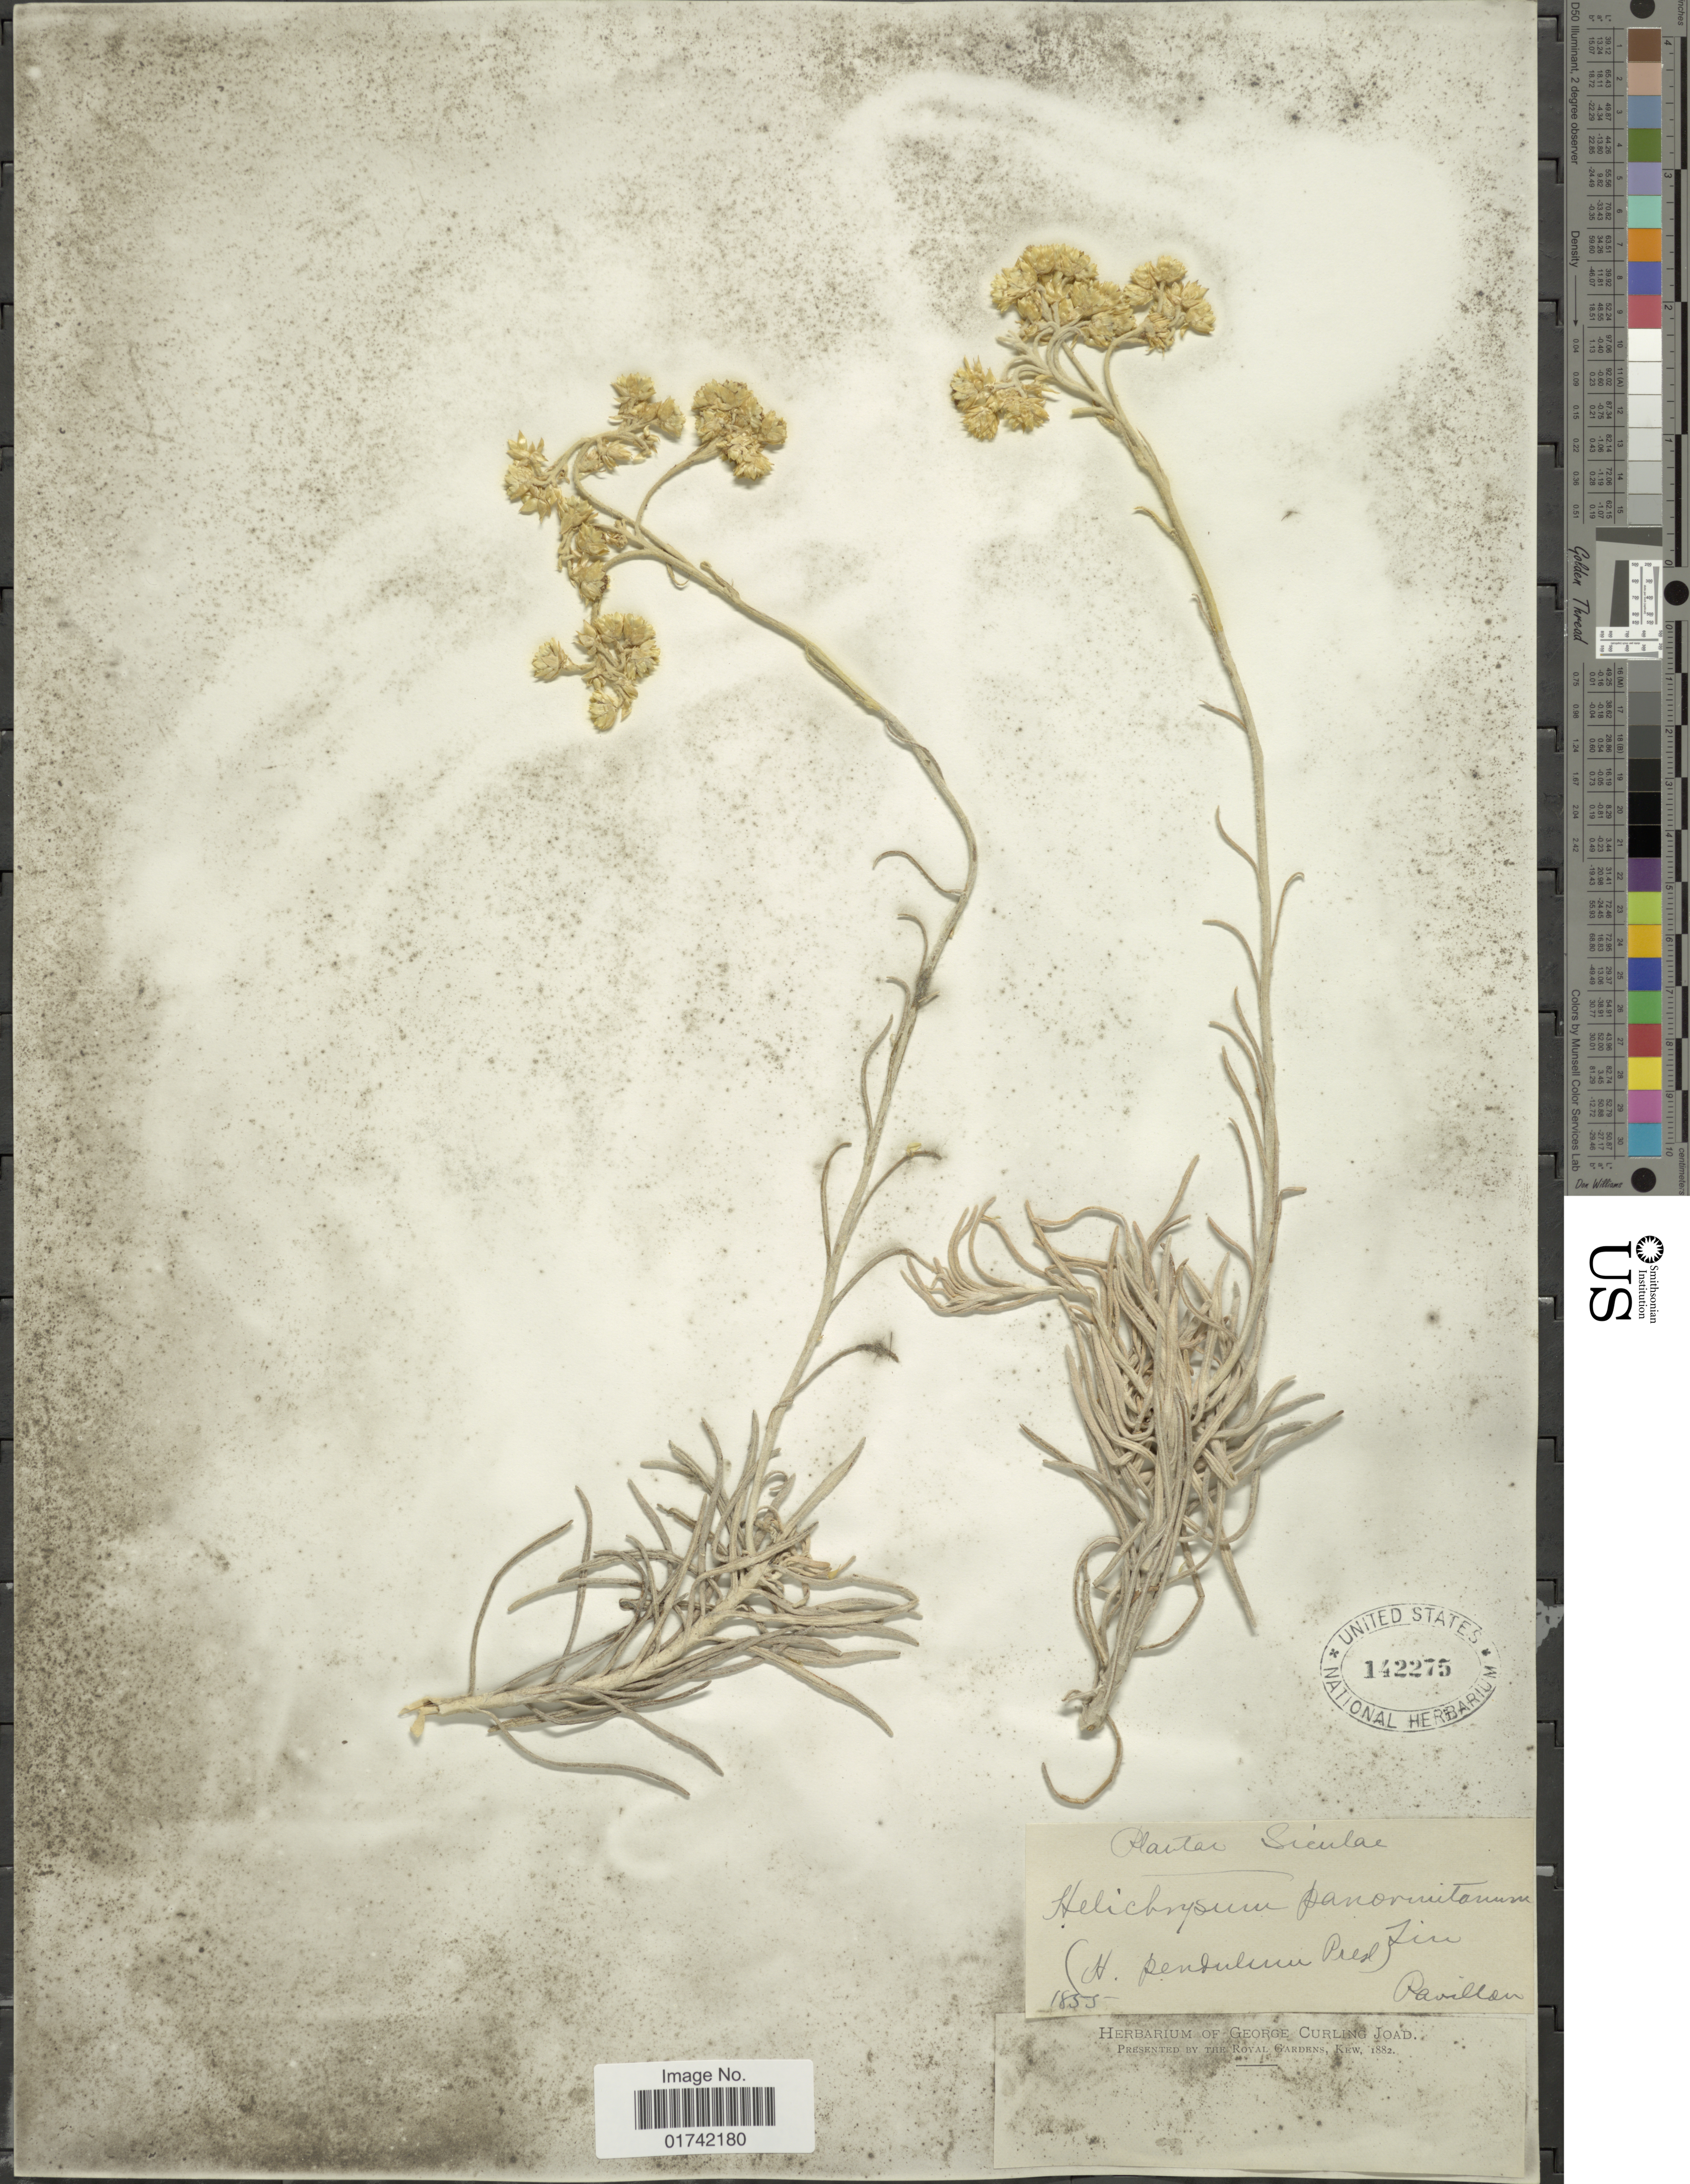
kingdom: Plantae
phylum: Tracheophyta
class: Magnoliopsida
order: Asterales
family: Asteraceae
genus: Helichrysum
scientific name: Helichrysum panormitanum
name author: Gussone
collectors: Pavillon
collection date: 1855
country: Italy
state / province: Siciliana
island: Sicily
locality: Siculae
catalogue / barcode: US 142275